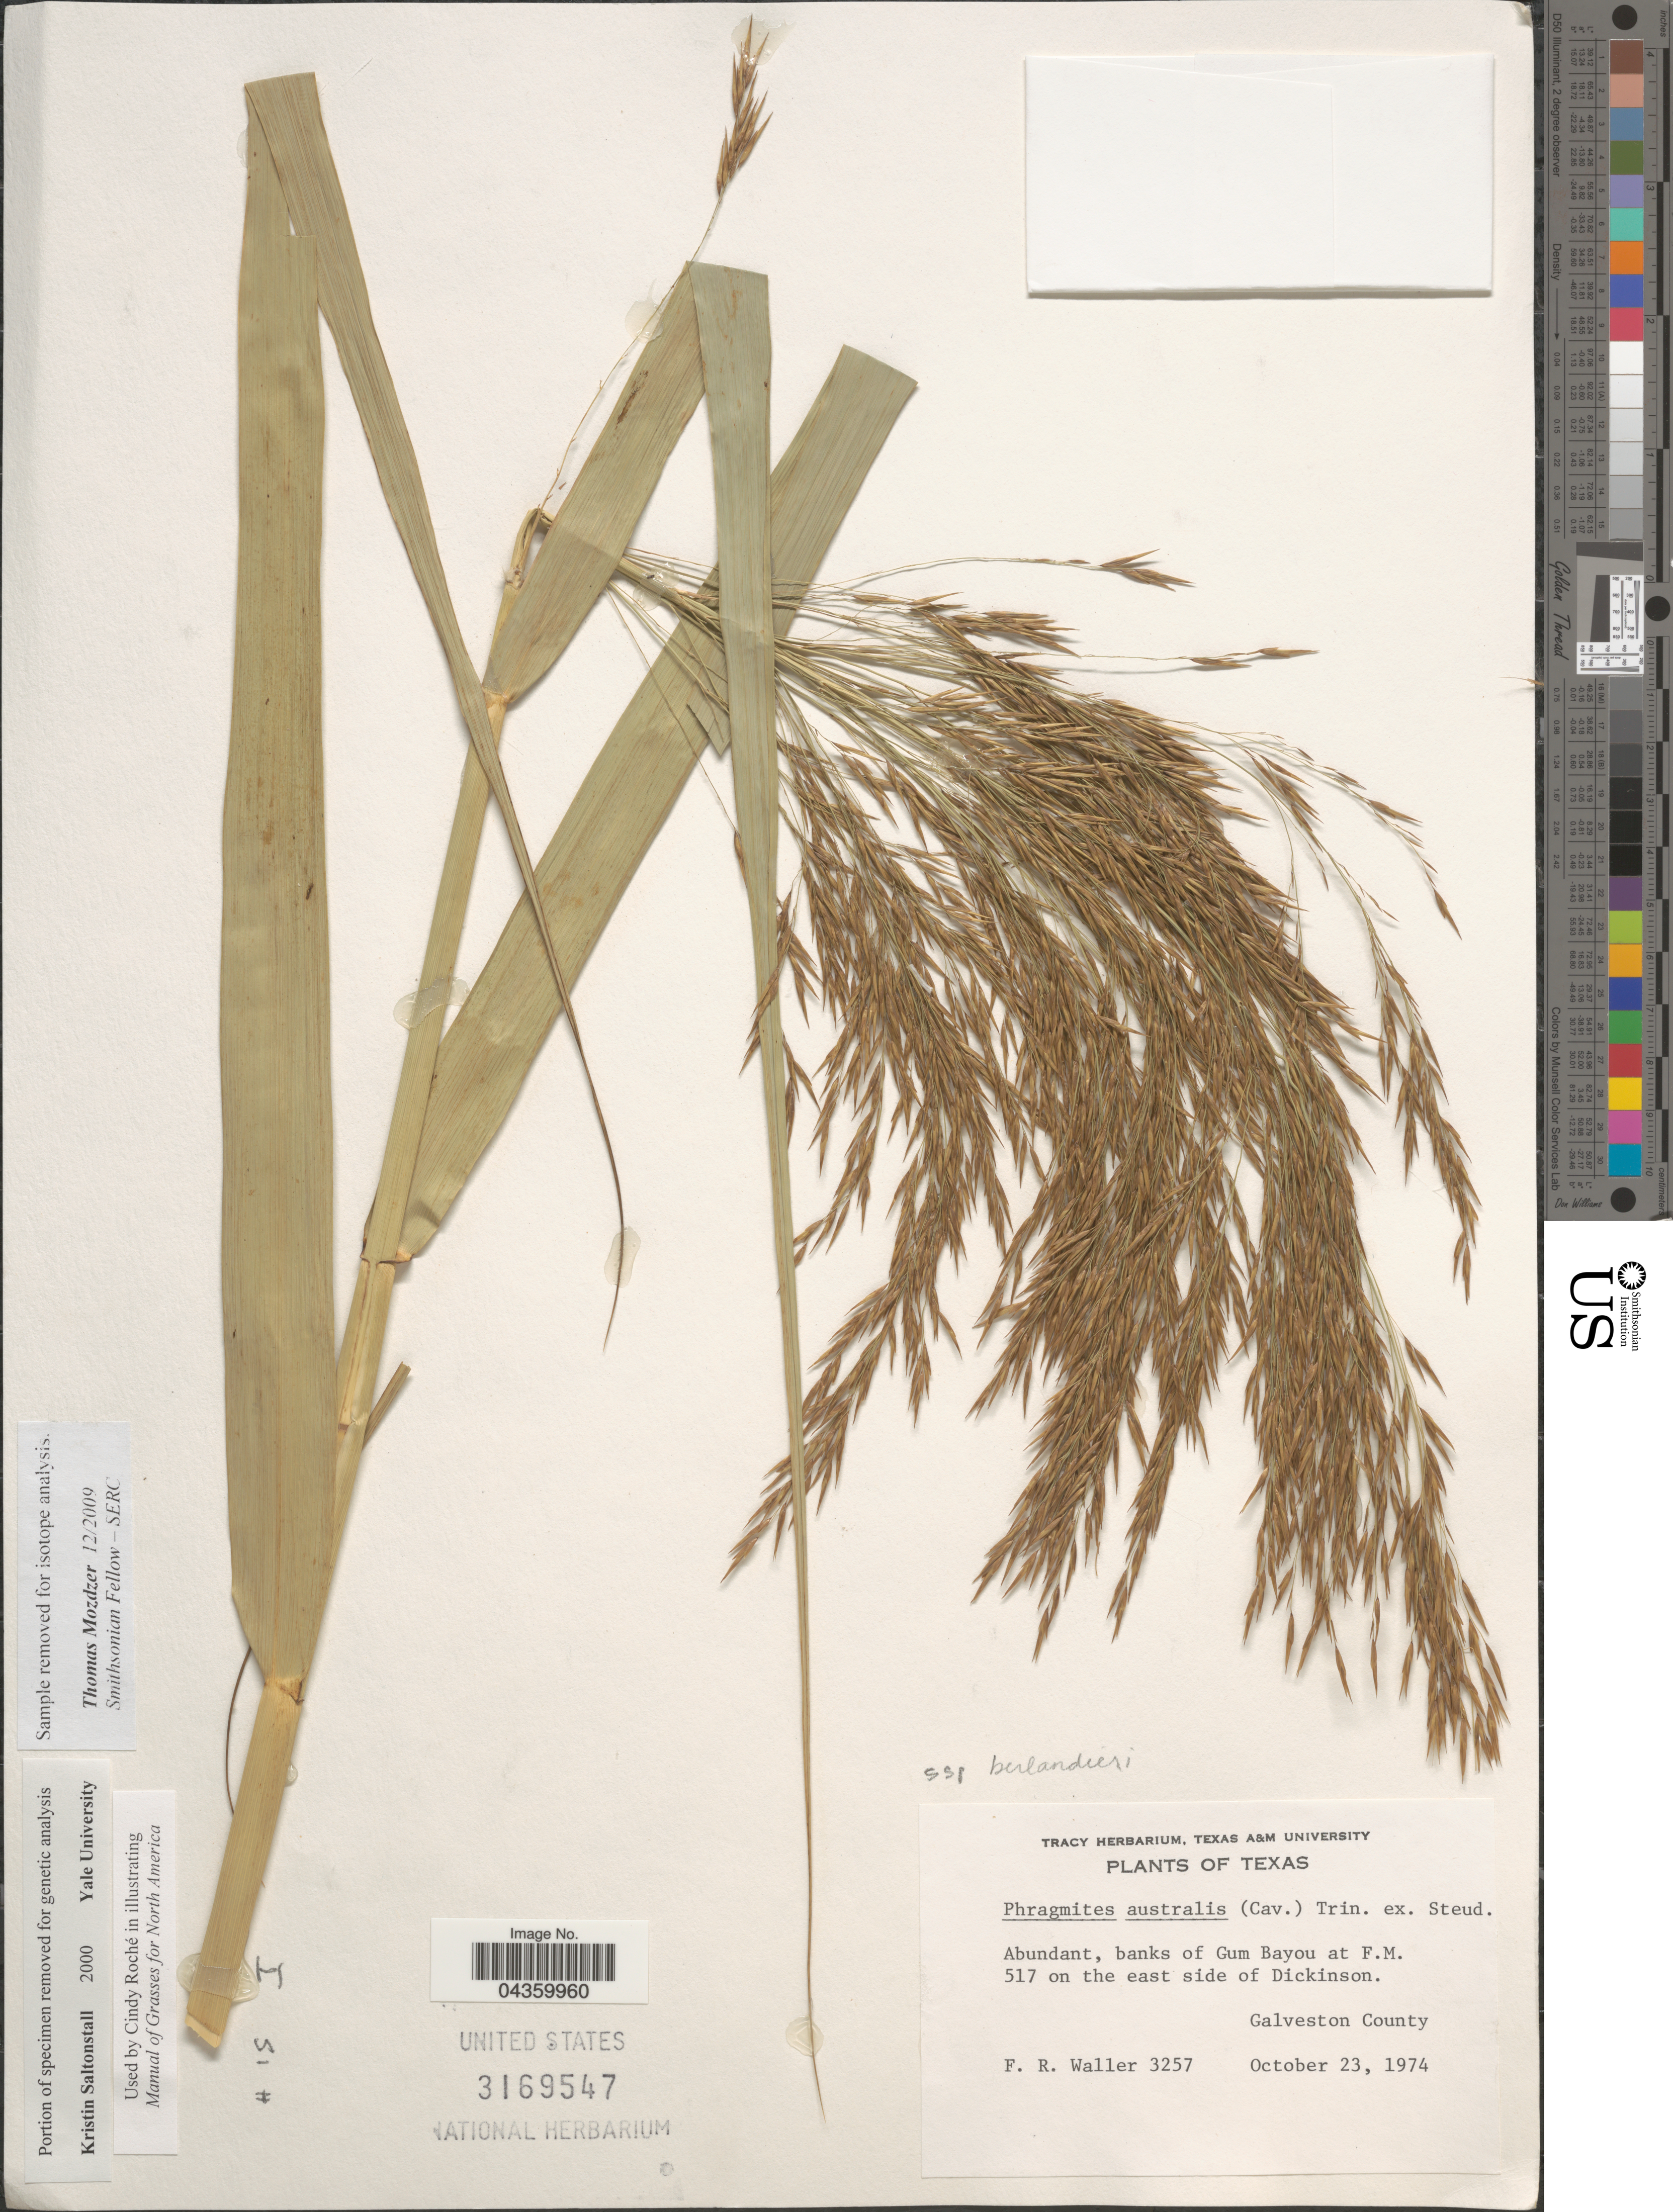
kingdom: Plantae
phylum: Tracheophyta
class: Liliopsida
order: Poales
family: Poaceae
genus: Phragmites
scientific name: Phragmites australis subsp. berlandieri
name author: (E. Fourn.) Saltonstall & Hauber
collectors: F. R. Waller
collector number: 3257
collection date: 1974-10-23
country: United States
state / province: Texas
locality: Abundant, banks of Gum Bayou at F.M. 517 on the east side of Dickinson. Galveston County.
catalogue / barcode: US 3169547